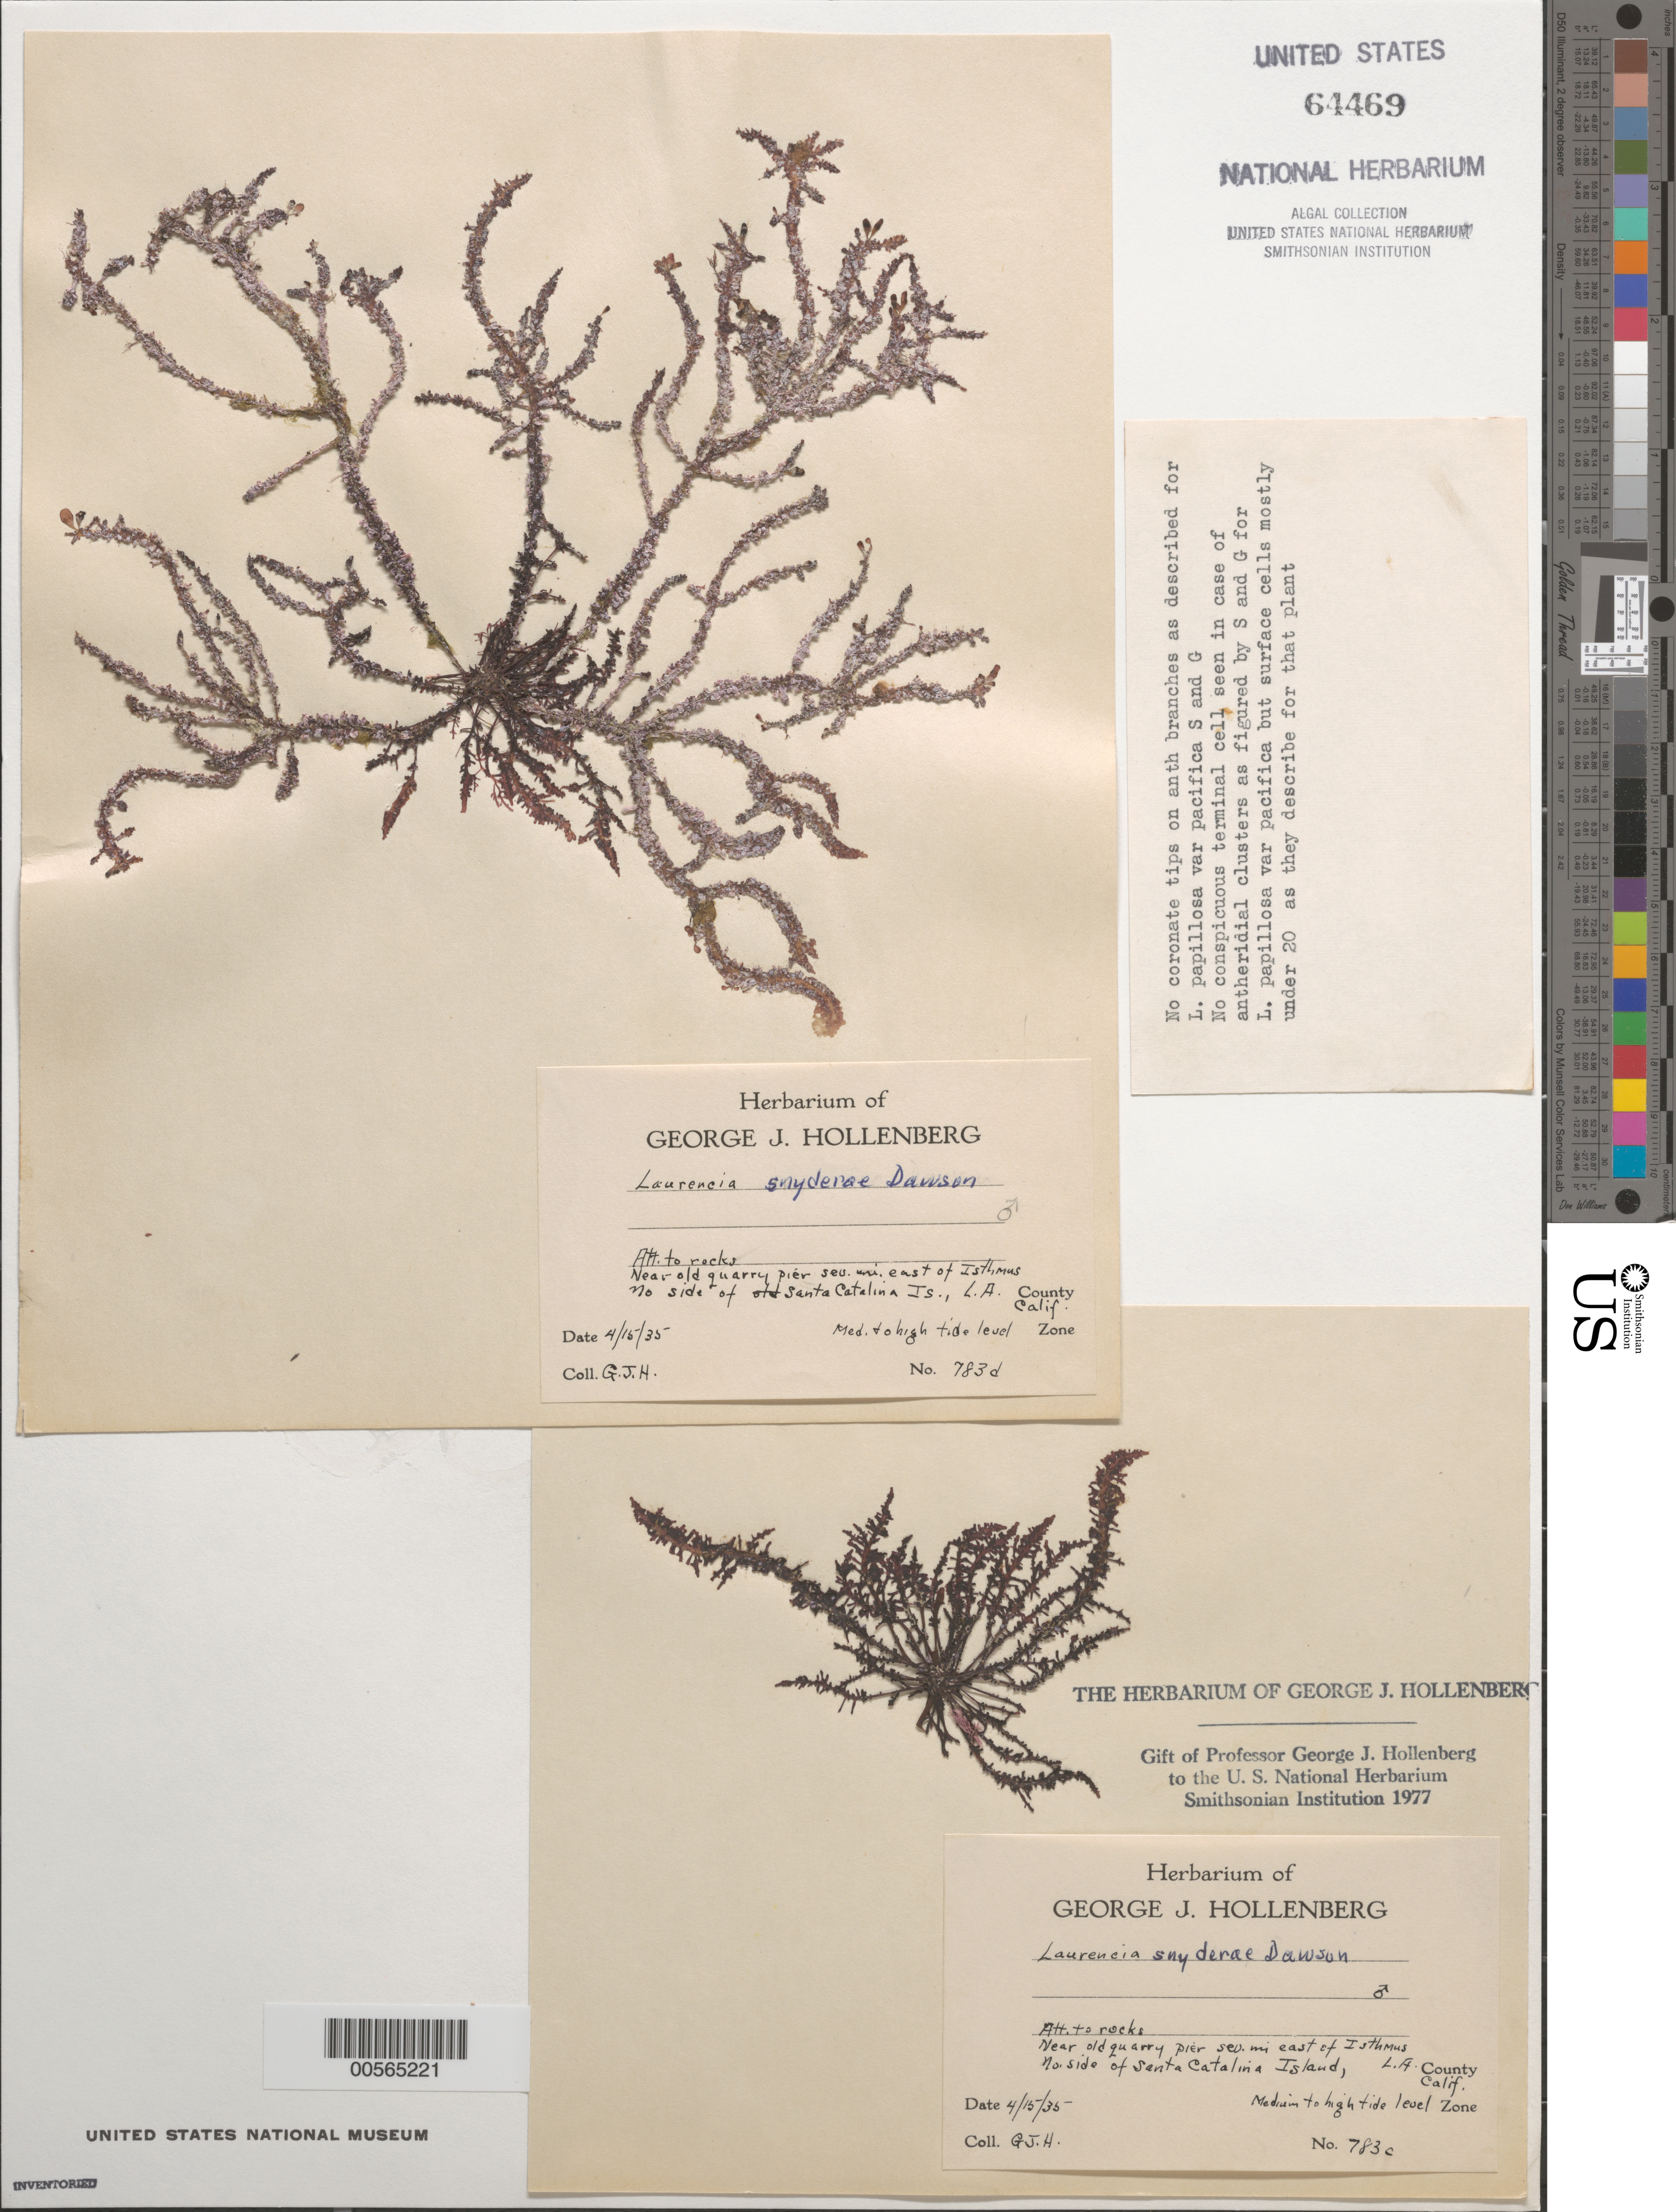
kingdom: Plantae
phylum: Rhodophyta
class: Florideophyceae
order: Ceramiales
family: Rhodomelaceae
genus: Laurencia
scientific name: Laurencia snyderae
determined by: Hollenberg, George J.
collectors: G. Hollenberg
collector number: GJH 783C & GJH 783D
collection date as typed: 15 Apr 1935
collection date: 1935-04-15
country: United States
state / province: California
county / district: Los Angeles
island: Santa Catalina Island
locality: East of Isthmus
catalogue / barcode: US 64469